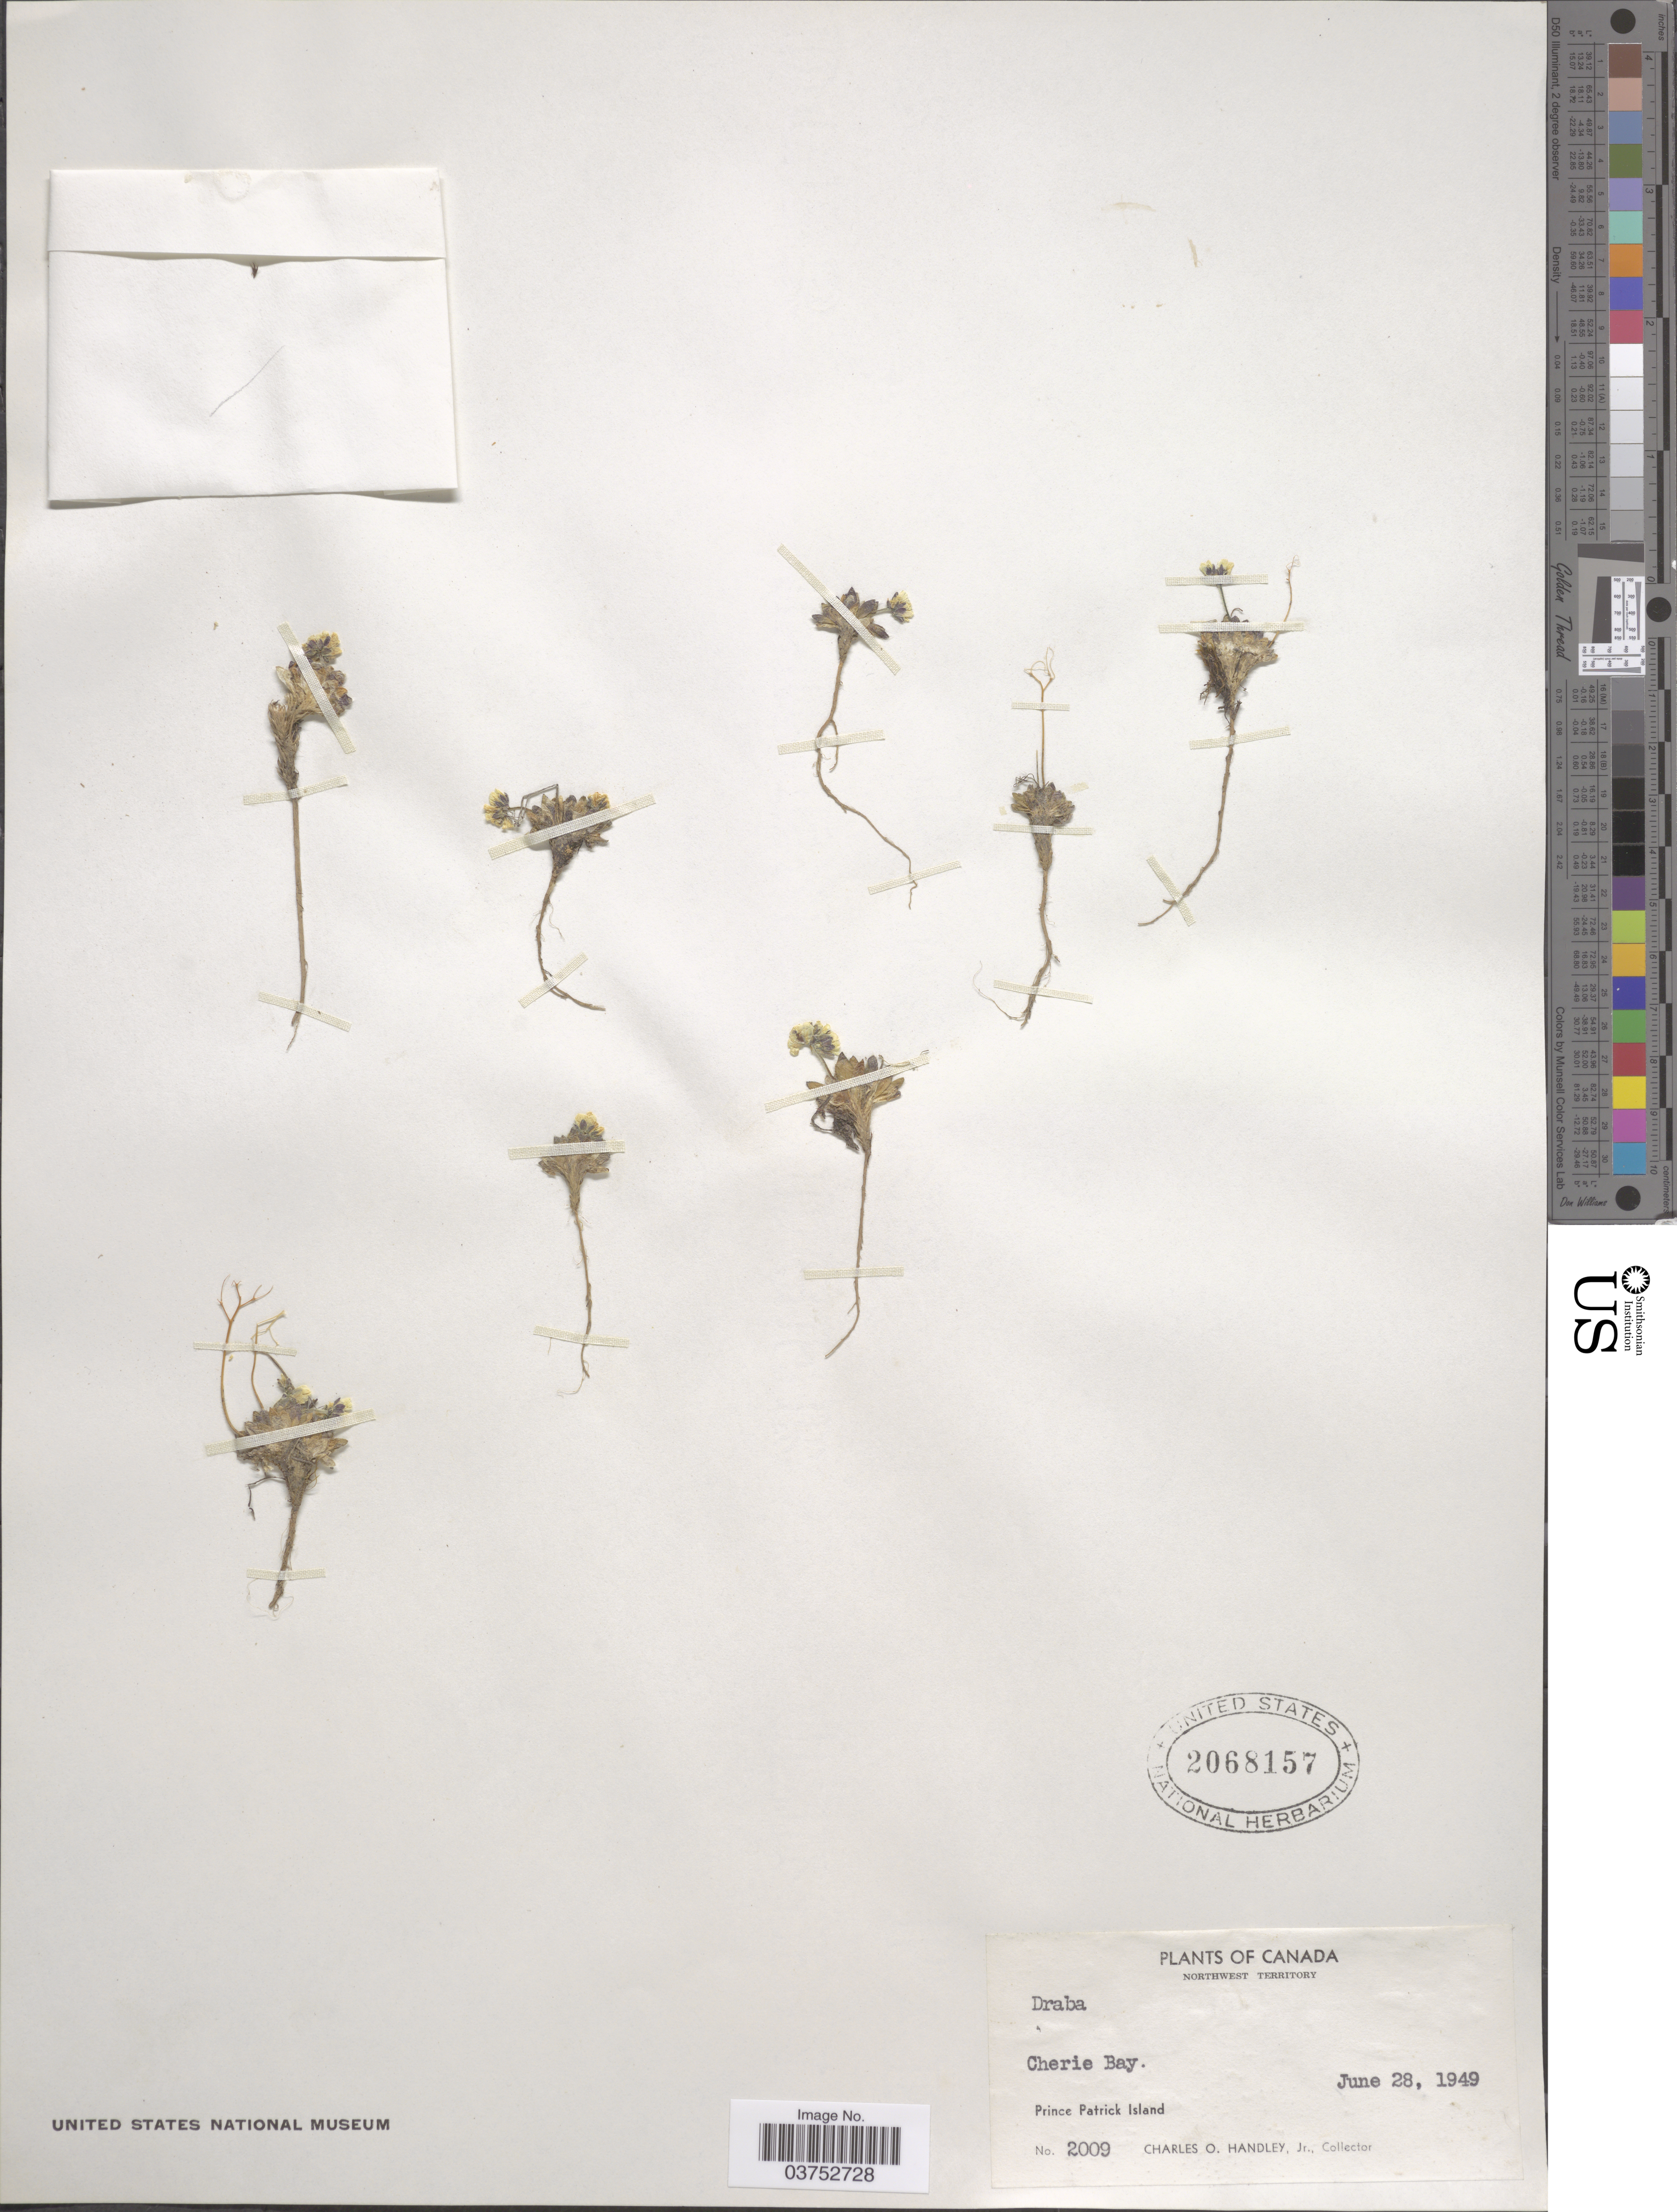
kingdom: Plantae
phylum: Tracheophyta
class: Magnoliopsida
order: Brassicales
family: Brassicaceae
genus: Draba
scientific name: Draba sp.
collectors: C. Handley Jr.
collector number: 2009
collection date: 1949-06-28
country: Canada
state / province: Northwest Territories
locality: Northwest Territory. Cherie Bay. Prince Patrick Island.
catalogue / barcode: US 2068157